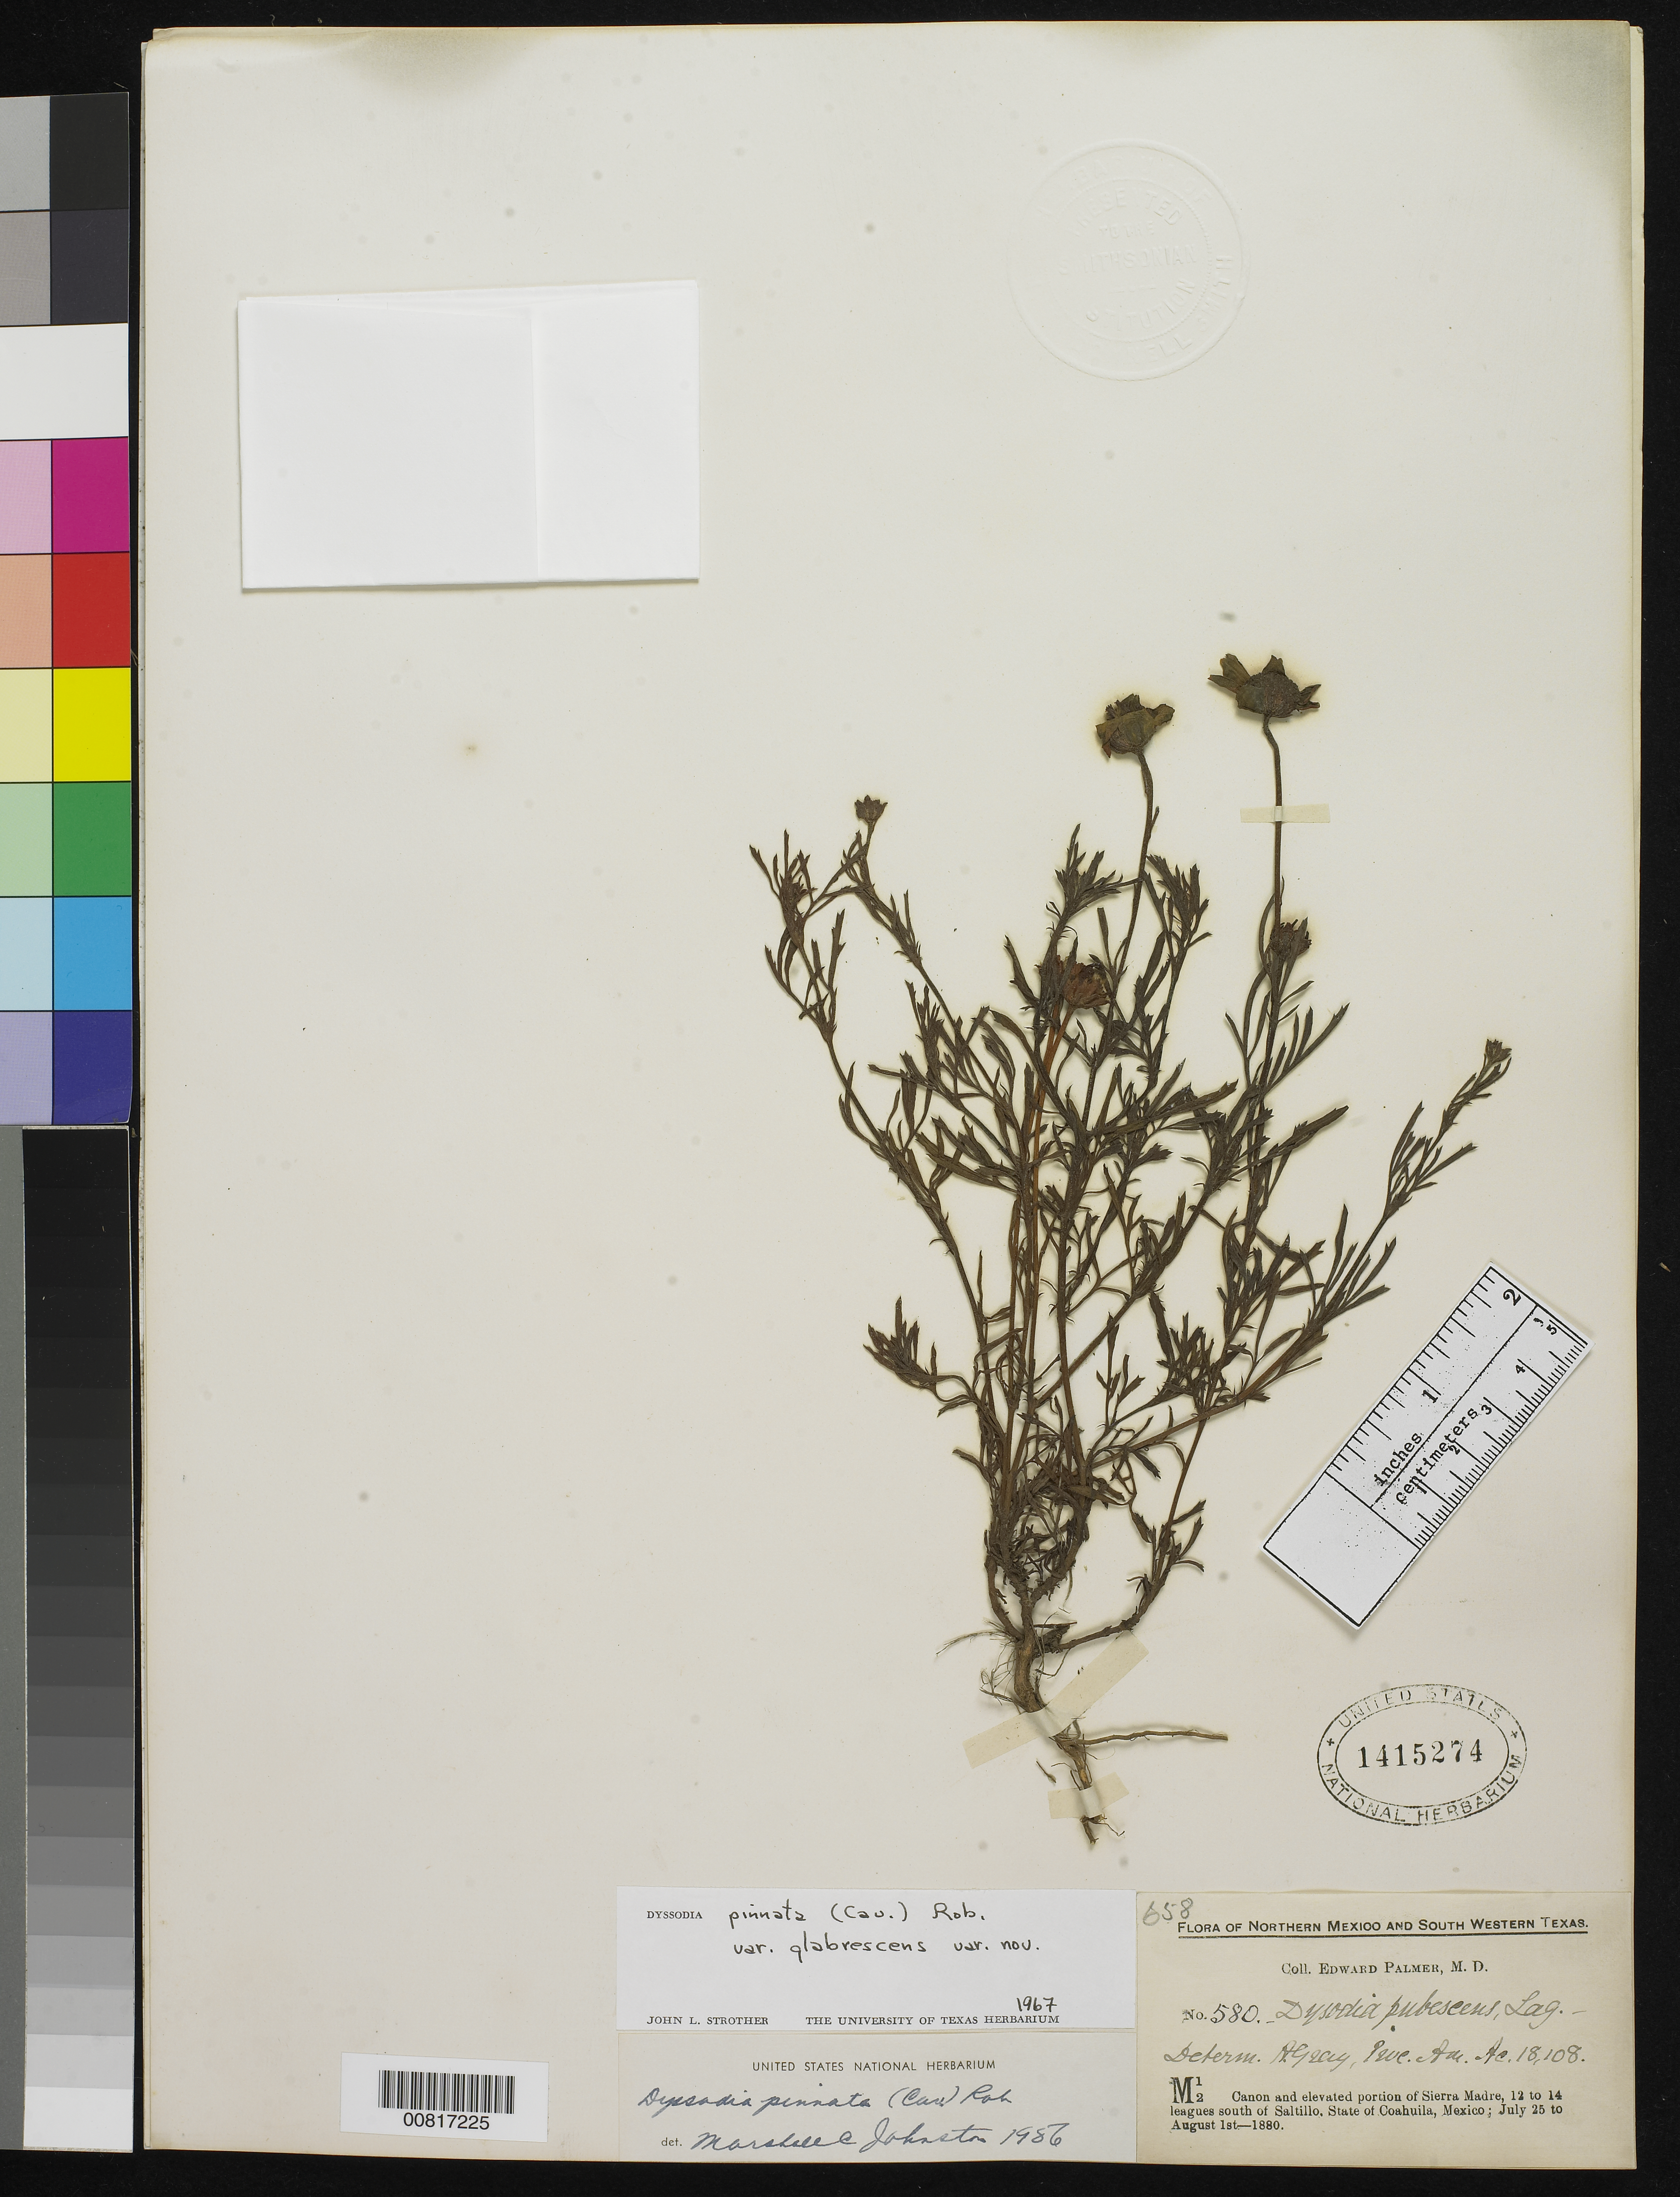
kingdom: Plantae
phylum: Tracheophyta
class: Magnoliopsida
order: Asterales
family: Asteraceae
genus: Dyssodia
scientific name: Dyssodia pinnata var. glabrescens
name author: Strother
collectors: E. Palmer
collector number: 580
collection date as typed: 25 Jul 1880 to 01 Aug 1880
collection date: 1880-07-25/1880-08-01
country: Mexico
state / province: Coahuila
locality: M12. Cañon and elevated portion of Sierra Madre, 12 to 14 leagues south of Saltillo, Coahuila.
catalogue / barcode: US 1415274